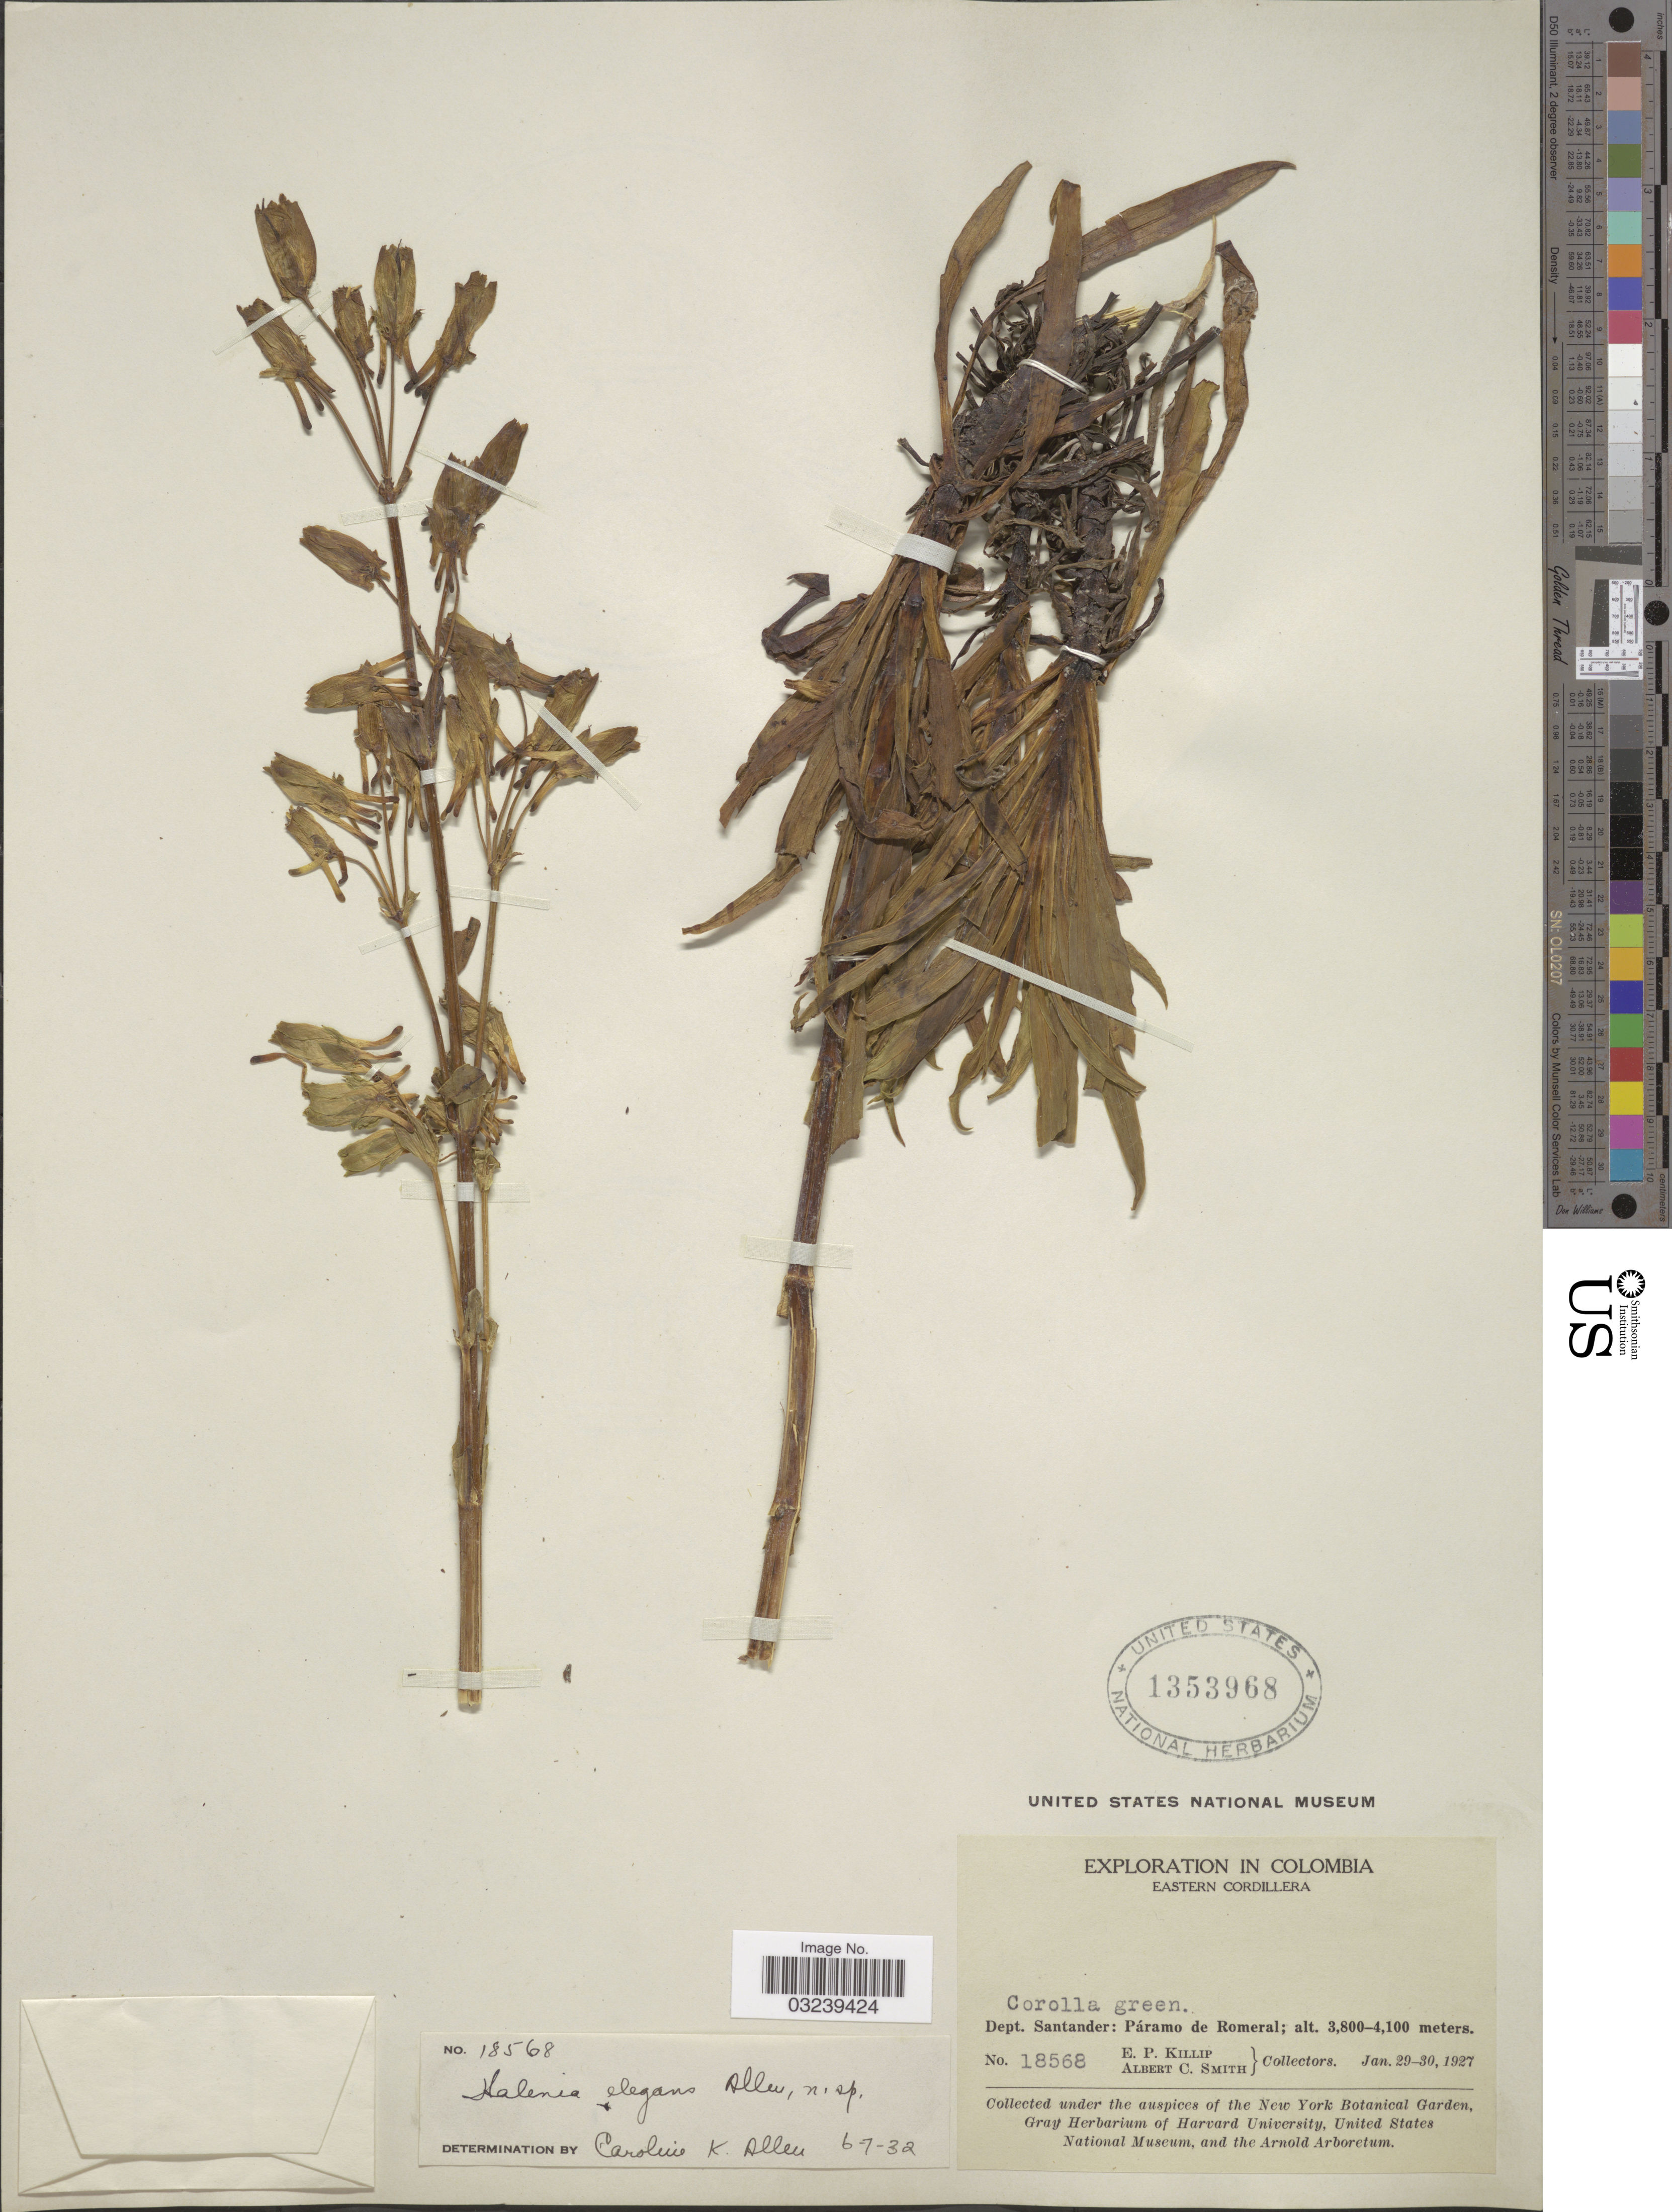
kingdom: Plantae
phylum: Tracheophyta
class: Magnoliopsida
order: Gentianales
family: Gentianaceae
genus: Halenia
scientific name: Halenia elegans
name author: C.K. Allen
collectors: E. P. Killip & A. C. Smith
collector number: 18568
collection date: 1927-01-29/1927-01-30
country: Colombia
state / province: Santander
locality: Eastern Cordillera. Dept. Santander: Páramo de Romeral.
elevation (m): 3800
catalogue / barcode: US 1353968